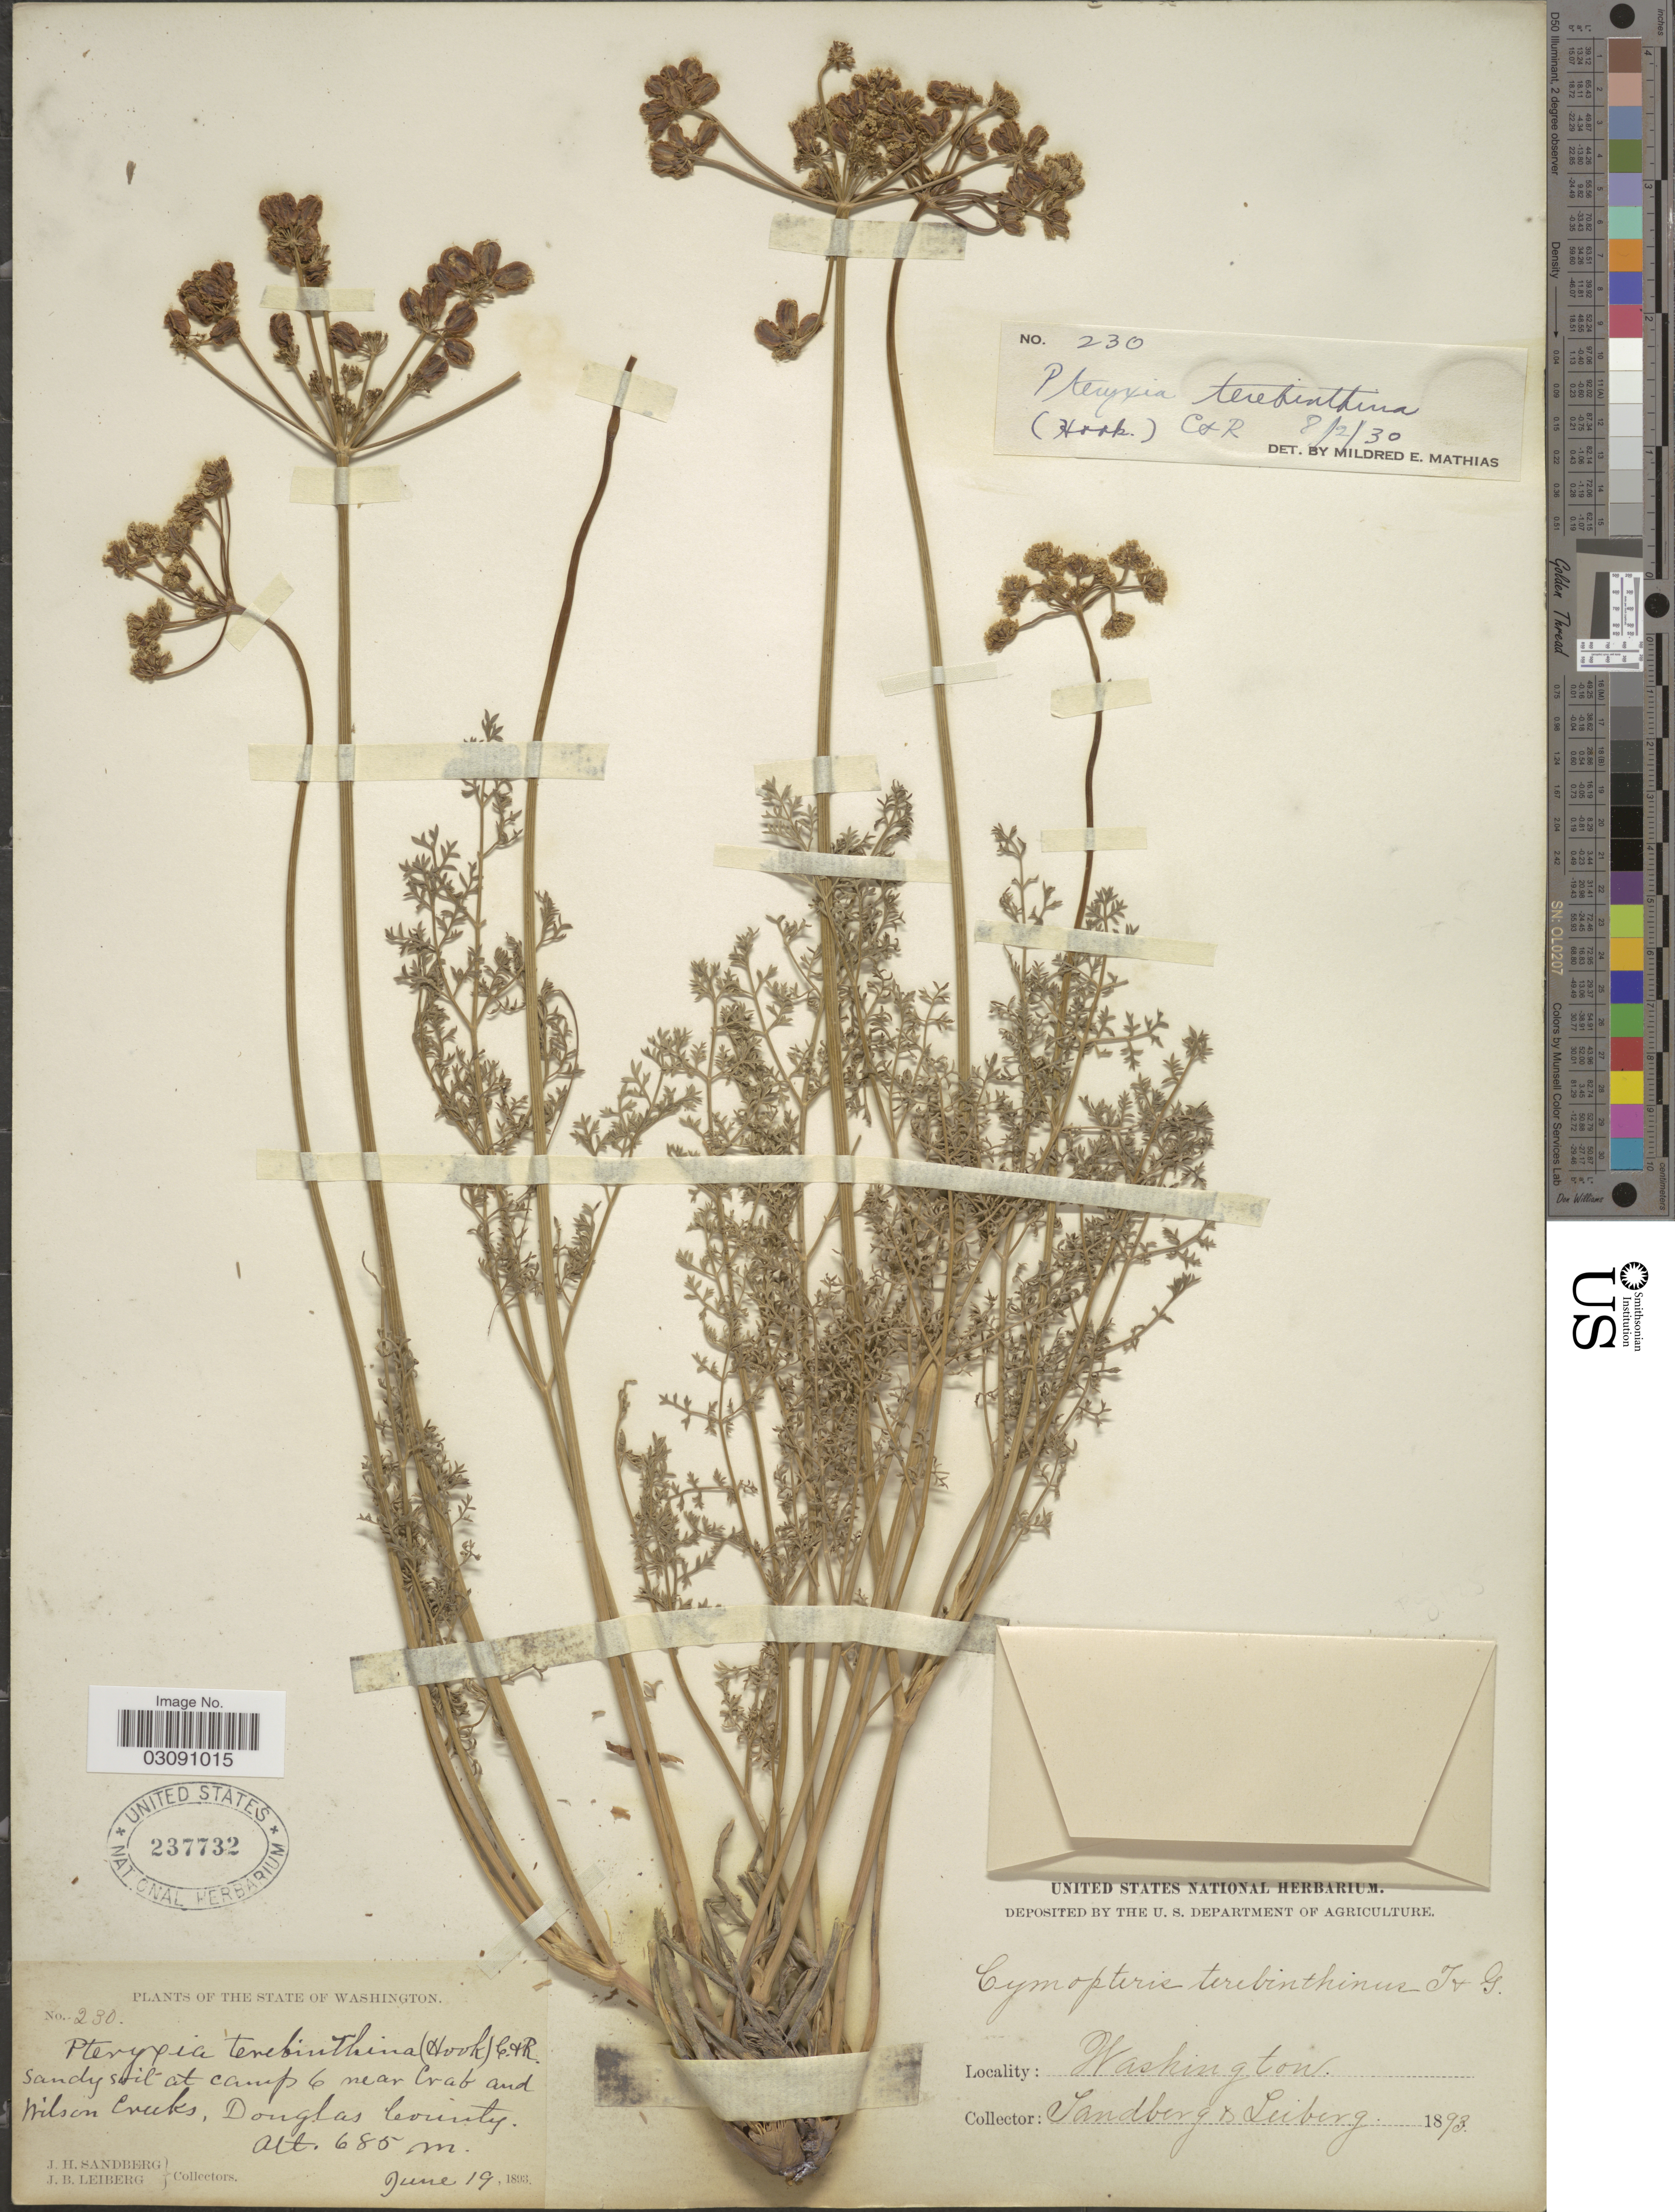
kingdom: Plantae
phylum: Tracheophyta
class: Magnoliopsida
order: Apiales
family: Apiaceae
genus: Pteryxia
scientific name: Pteryxia terebinthina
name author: (Hook.) J.M. Coult. & Rose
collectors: J. H. Sandberg & J. B. Leiberg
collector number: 230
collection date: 1893-06-19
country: United States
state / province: Washington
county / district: Douglas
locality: Sandy soil at camp 6 near Crab and Wilson Creeks, Douglas County.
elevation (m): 685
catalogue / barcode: US 237732